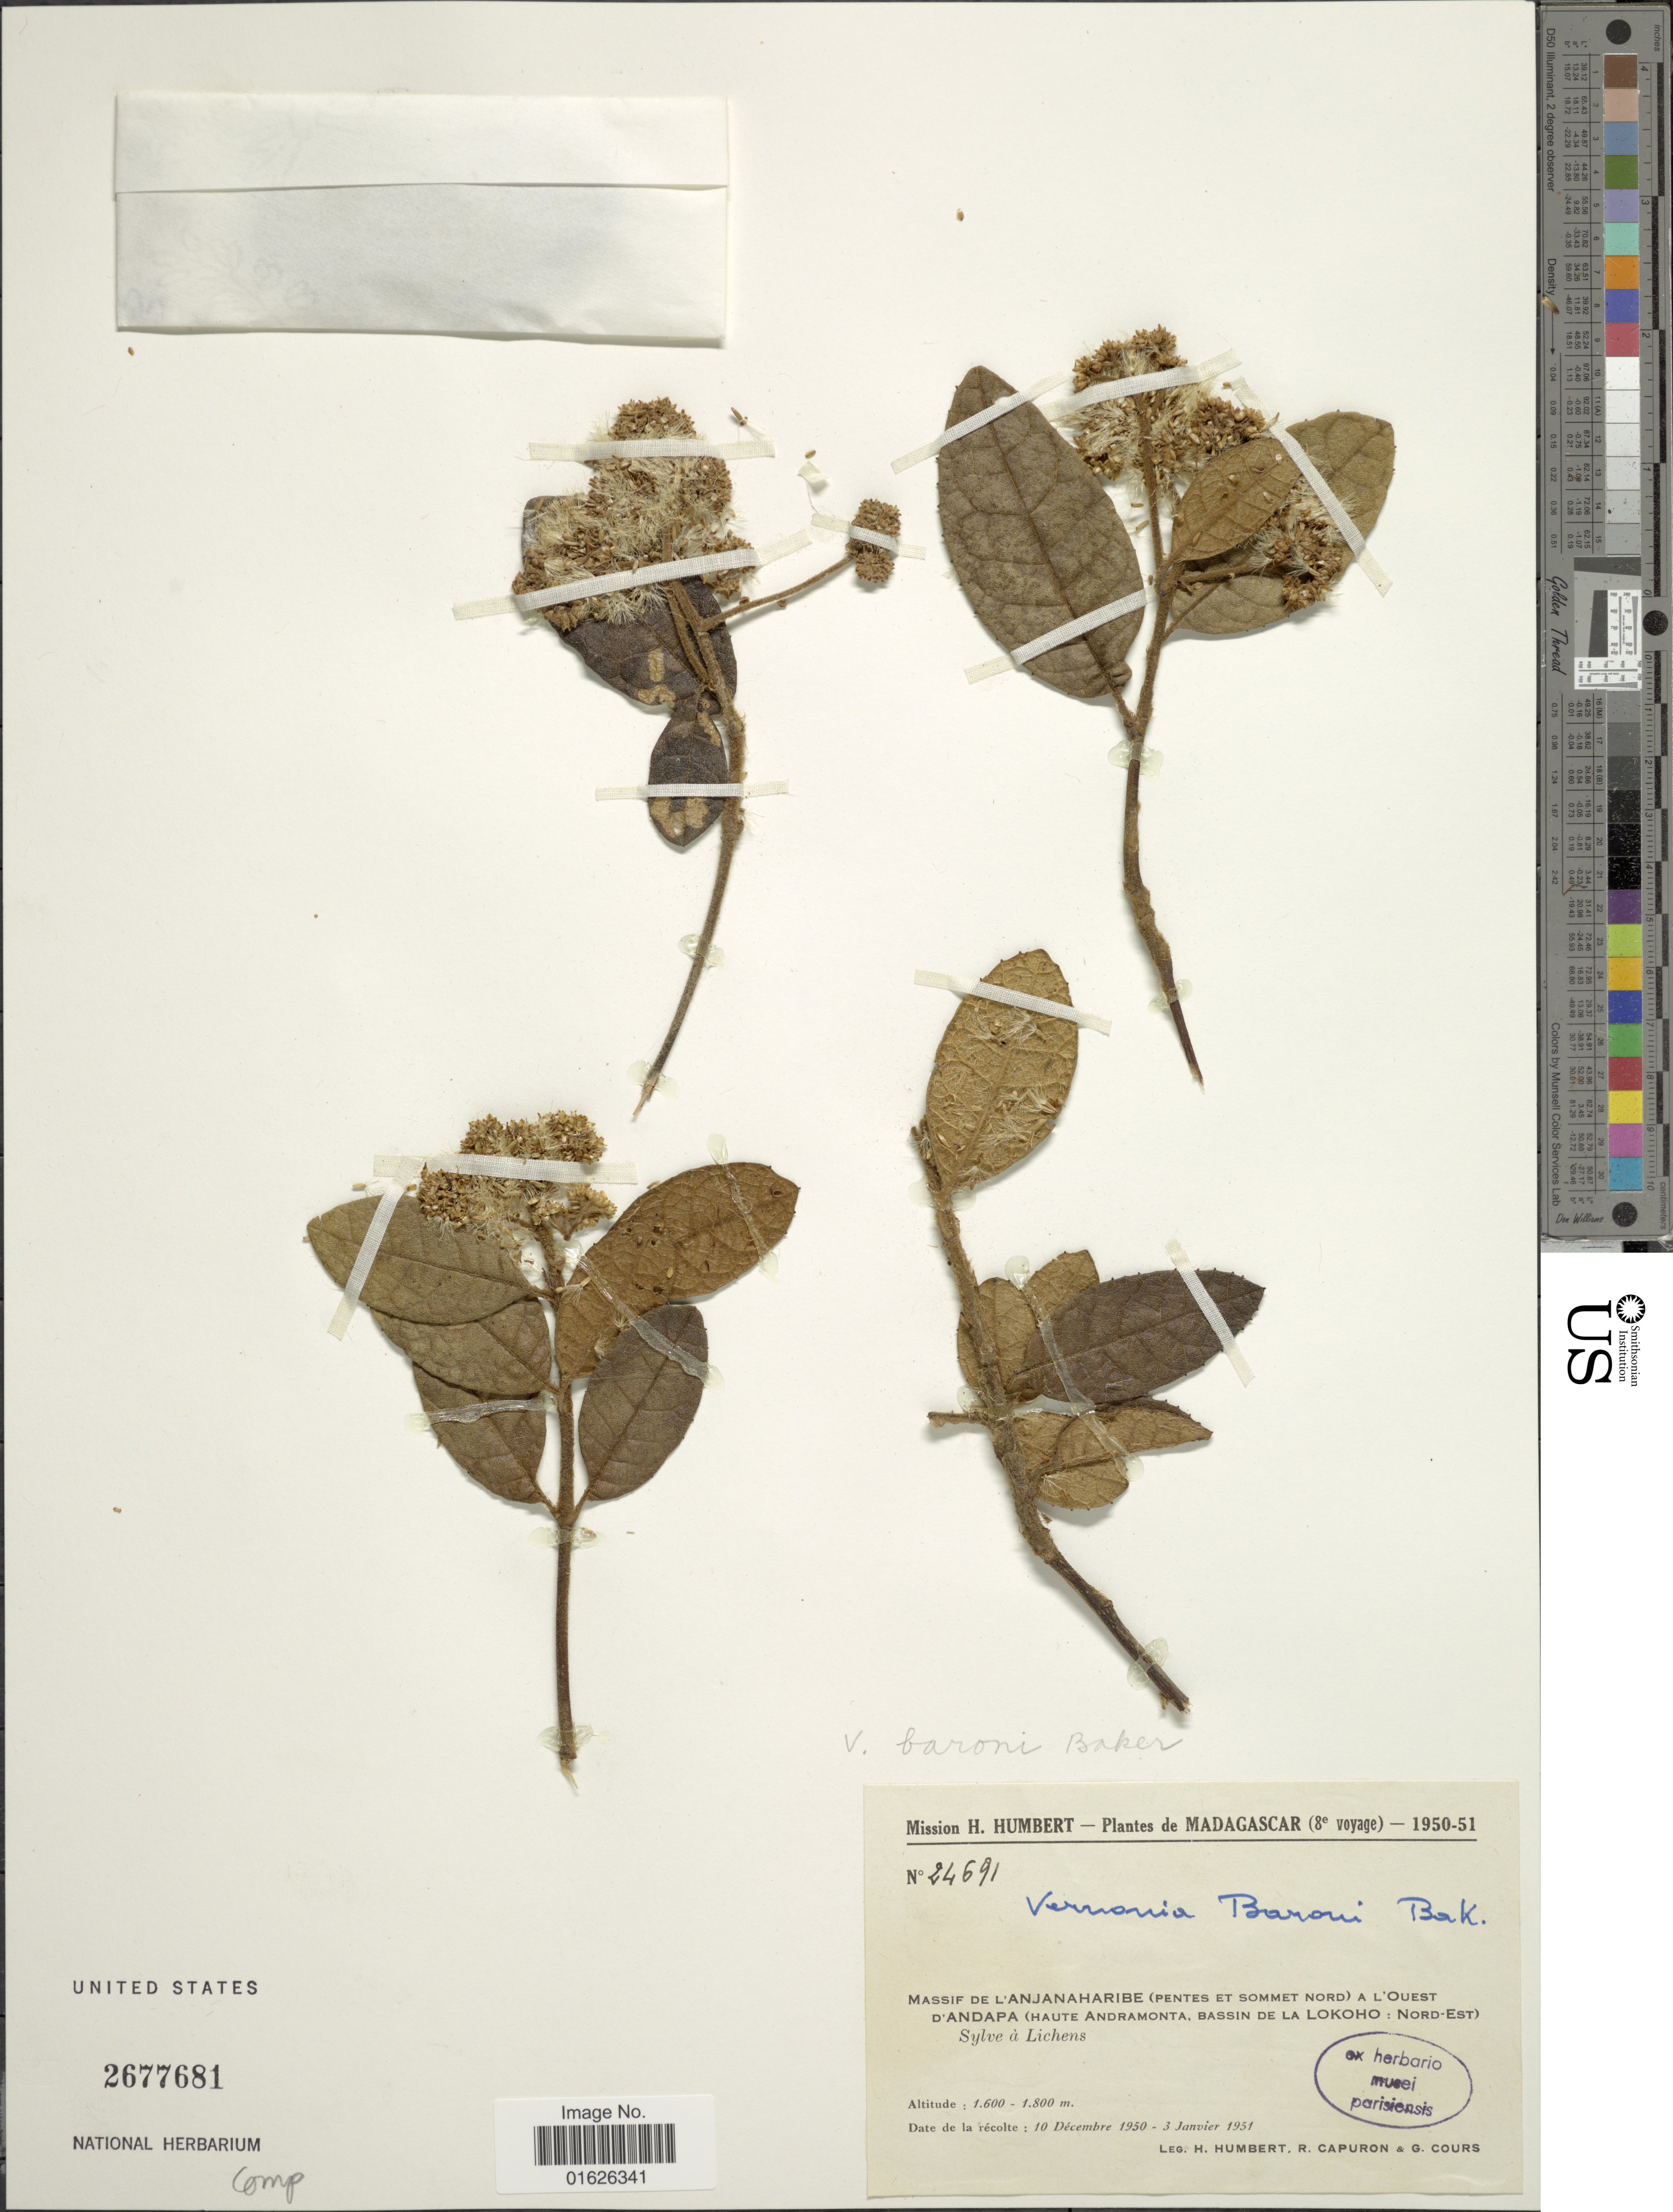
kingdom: Plantae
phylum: Tracheophyta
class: Magnoliopsida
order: Asterales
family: Asteraceae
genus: Gymnanthemum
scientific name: Gymnanthemum baronii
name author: (Baker) H. Rob.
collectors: H. Humbert, R. Capuron & G. Cours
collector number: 24691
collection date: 1950-12-10/1951-01-03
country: Madagascar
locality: Massif de L'anjanharibe ( Pentes et Sommet nord ) a L'Quest D'Andapa ( Haute Andramonta, bassin de la Lokoho : Nord -Est)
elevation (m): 1600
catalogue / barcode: US 2677681